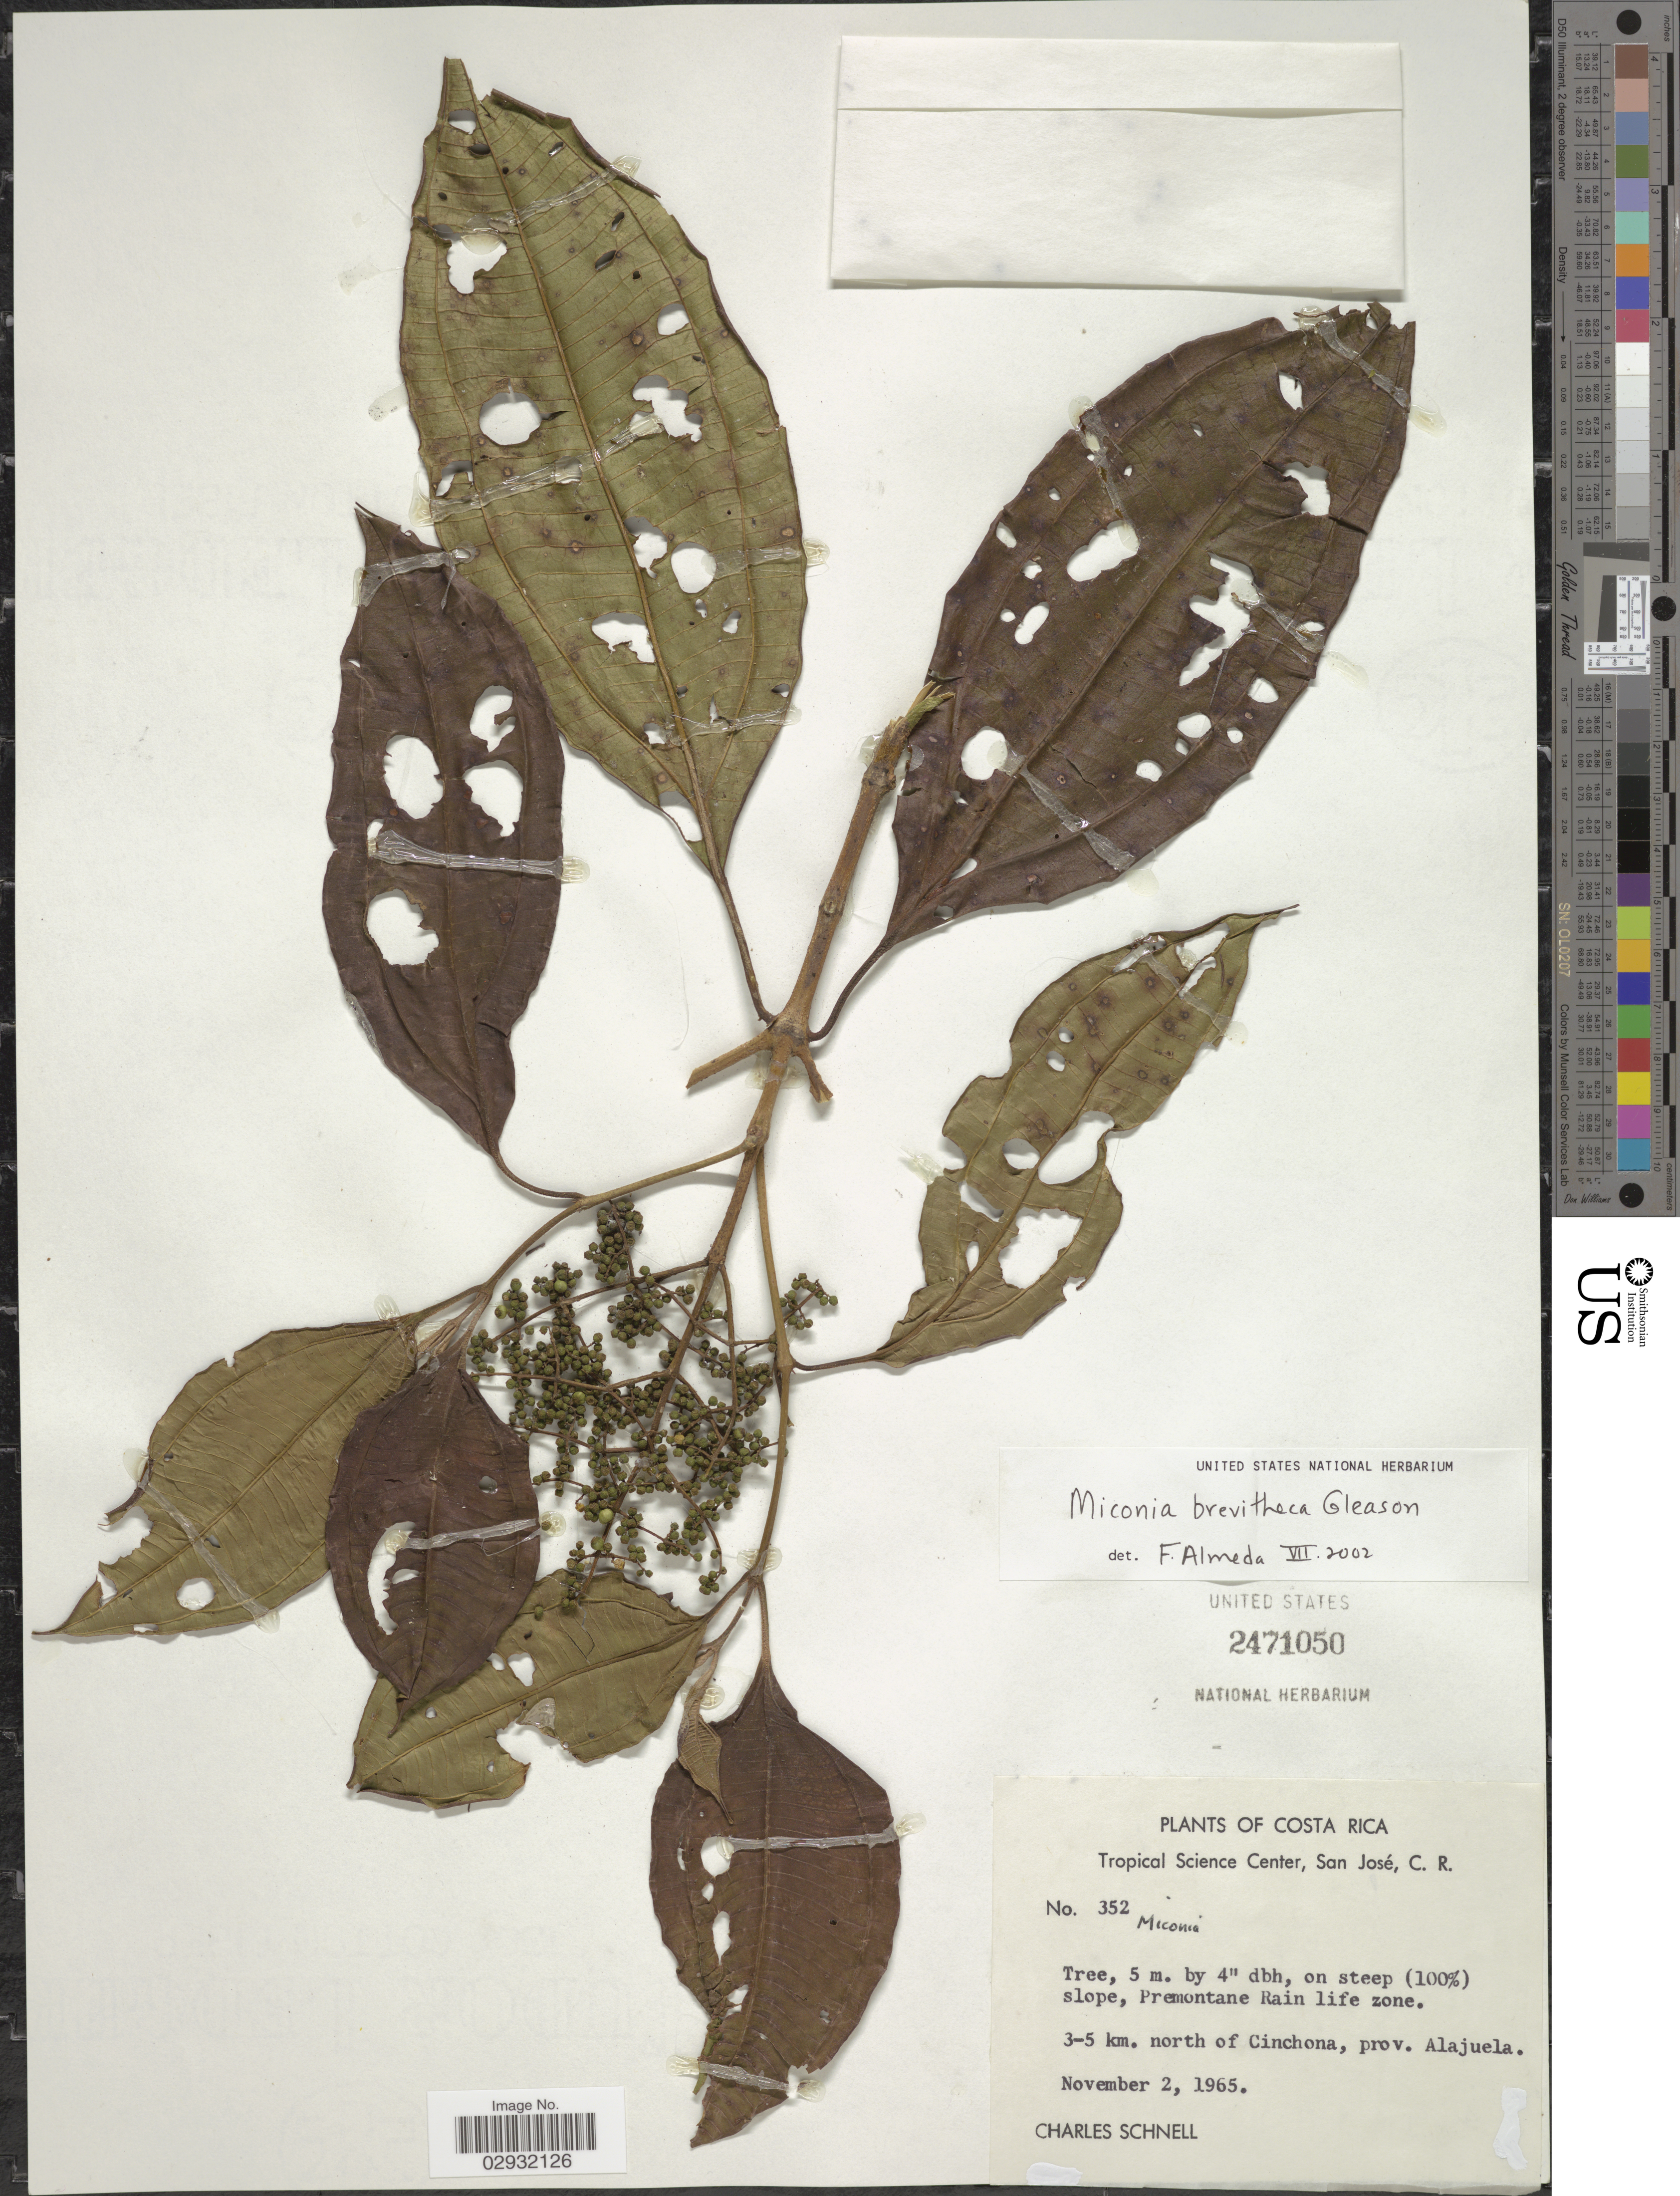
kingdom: Plantae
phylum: Tracheophyta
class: Magnoliopsida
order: Myrtales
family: Melastomataceae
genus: Miconia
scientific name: Miconia brevitheca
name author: Gleason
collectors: C. Schnell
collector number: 352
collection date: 1965-11-02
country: Costa Rica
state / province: Alajuela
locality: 3-5 km. north of Chinchona, prov. Alajuela, Premontane Rain Life zone.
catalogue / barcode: US 2471050